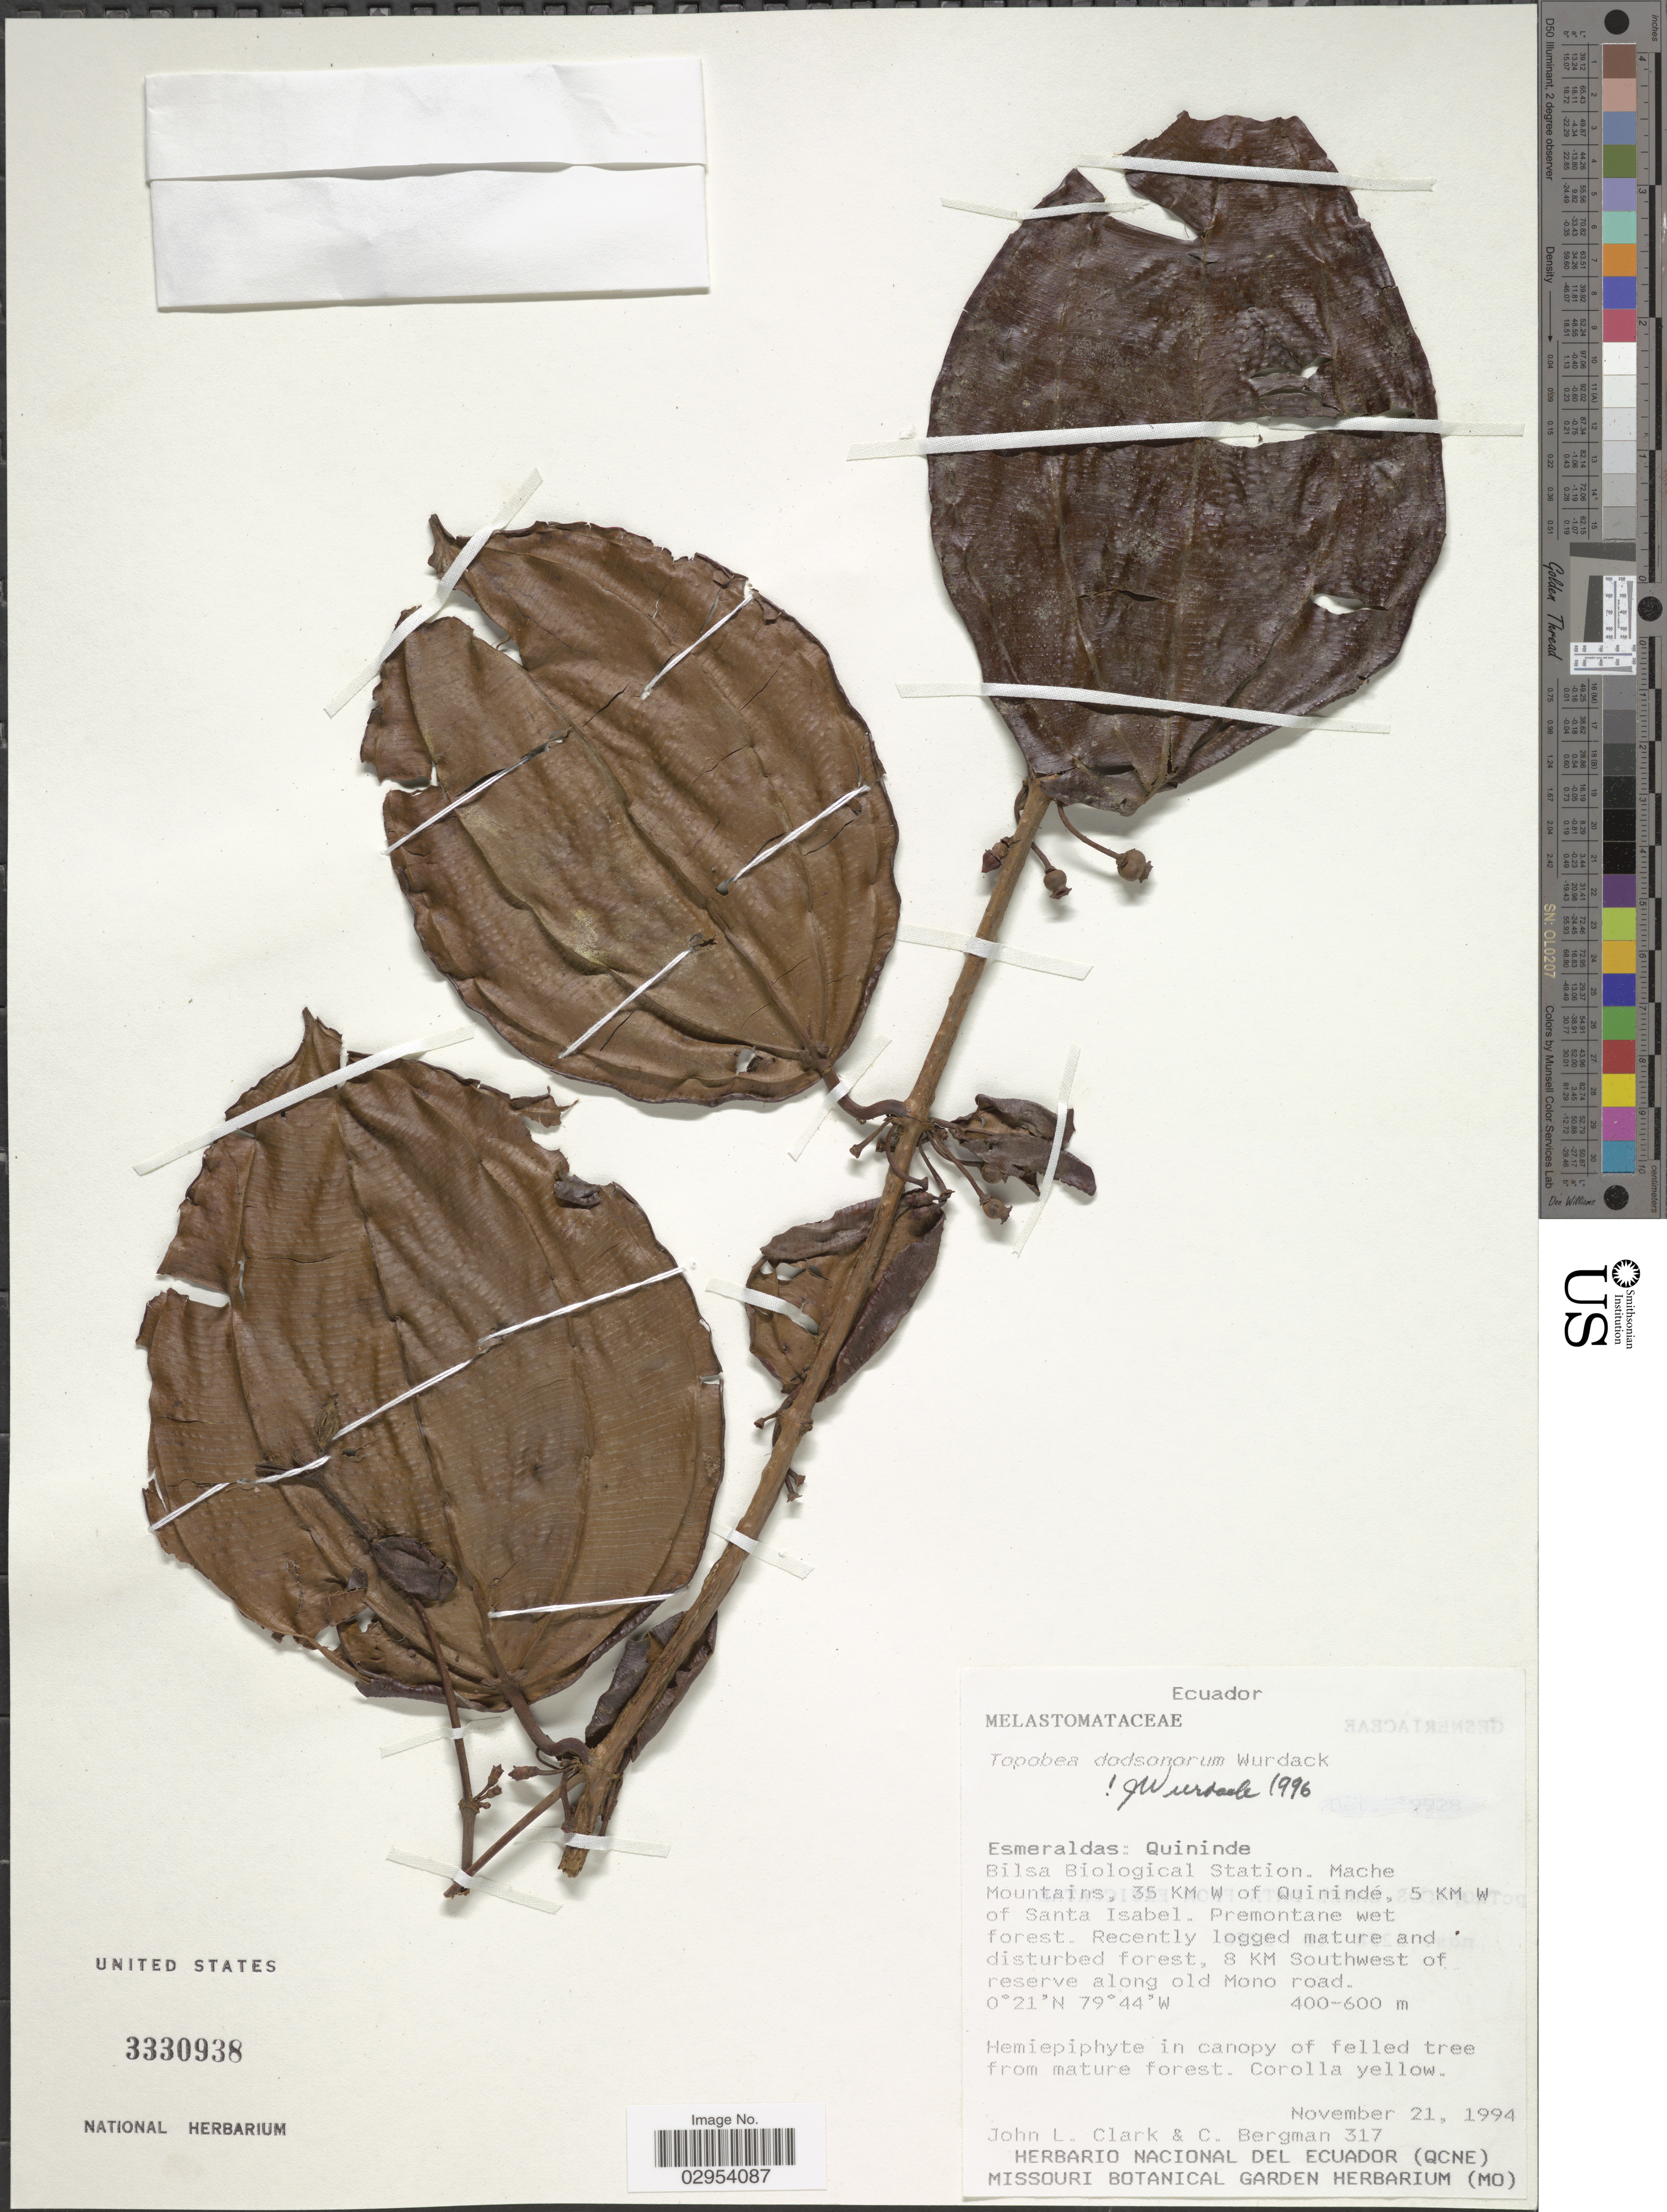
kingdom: Plantae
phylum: Tracheophyta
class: Magnoliopsida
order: Myrtales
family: Melastomataceae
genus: Topobea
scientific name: Topobea dodsonorum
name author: Wurdack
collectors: J. L. Clark & C. Bergman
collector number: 317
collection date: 1994-11-21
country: Ecuador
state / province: Esmeraldas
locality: Quininde Cantón. Bilsa Biological Station. Mache Mountains, 35 km W of Quinindé 5 Km W of Santa Isabel. 8 Km Southwest of reserve along old Mono road.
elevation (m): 400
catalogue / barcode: US 3330938